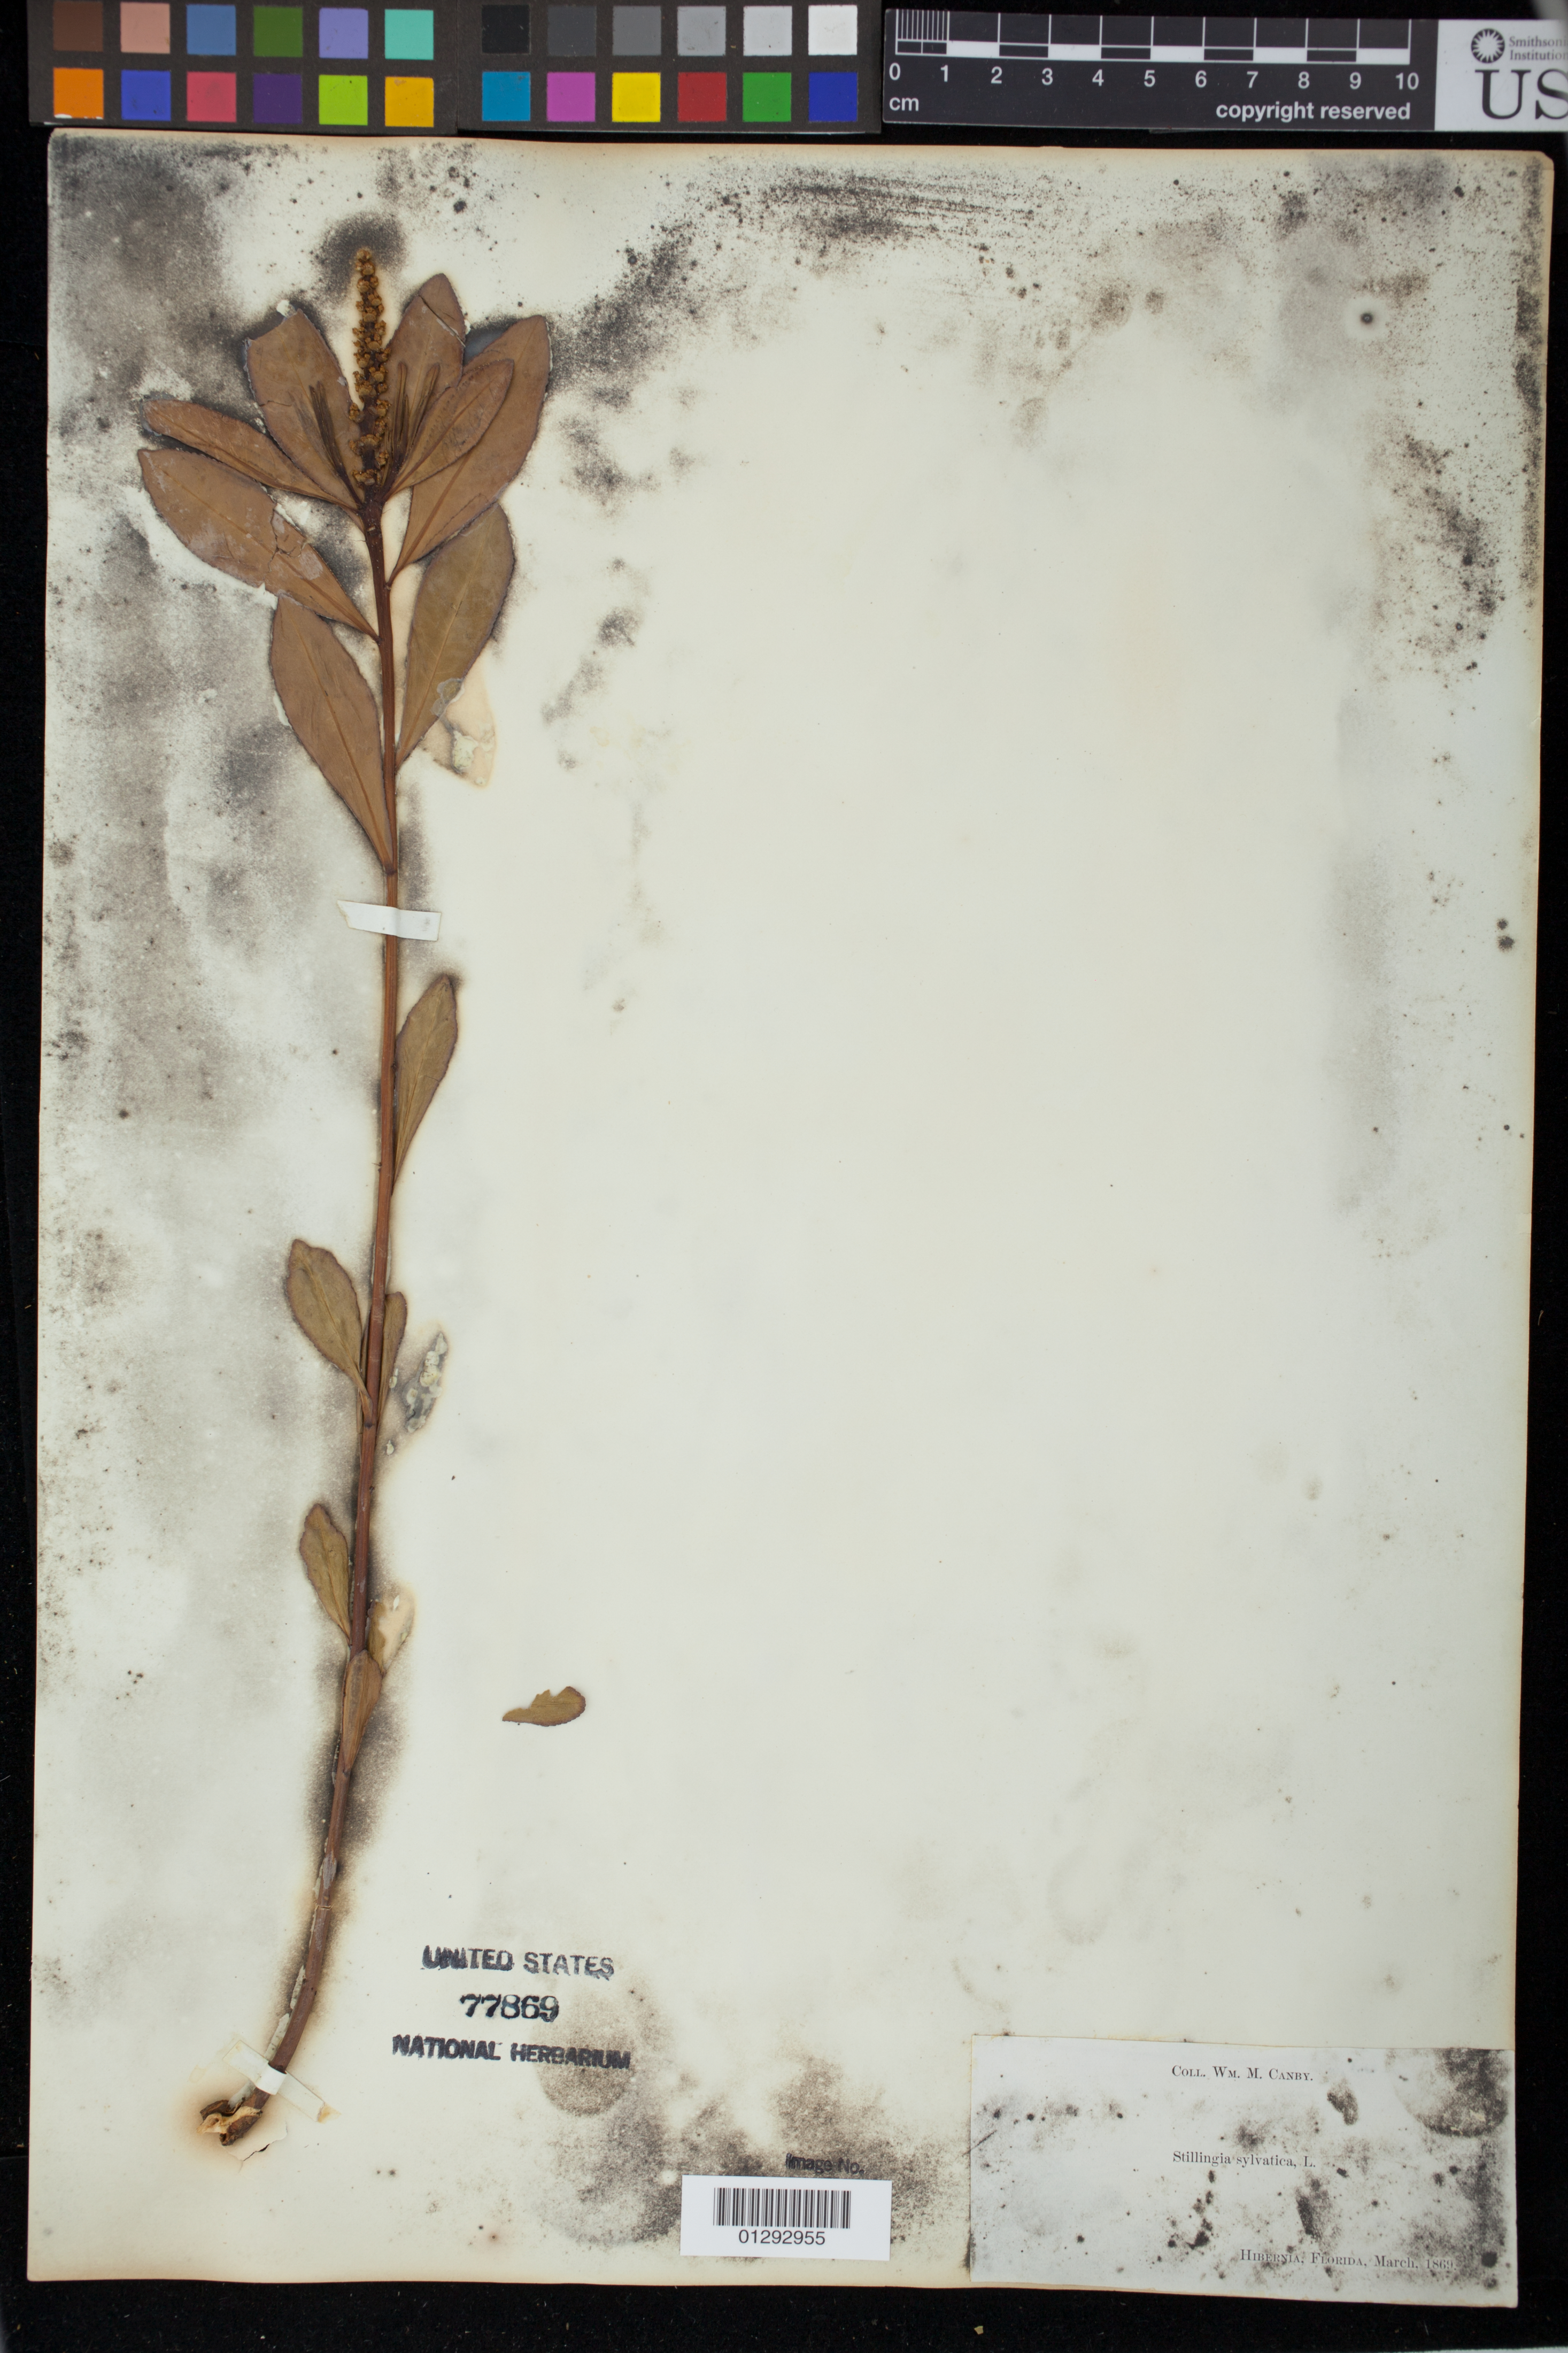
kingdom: Plantae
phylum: Tracheophyta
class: Magnoliopsida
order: Malpighiales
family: Euphorbiaceae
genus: Stillingia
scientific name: Stillingia sylvatica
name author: L.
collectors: W. M. Canby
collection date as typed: Mar 1869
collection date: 1869-03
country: United States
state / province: Florida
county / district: Clay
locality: Hibernia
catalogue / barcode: US 77869